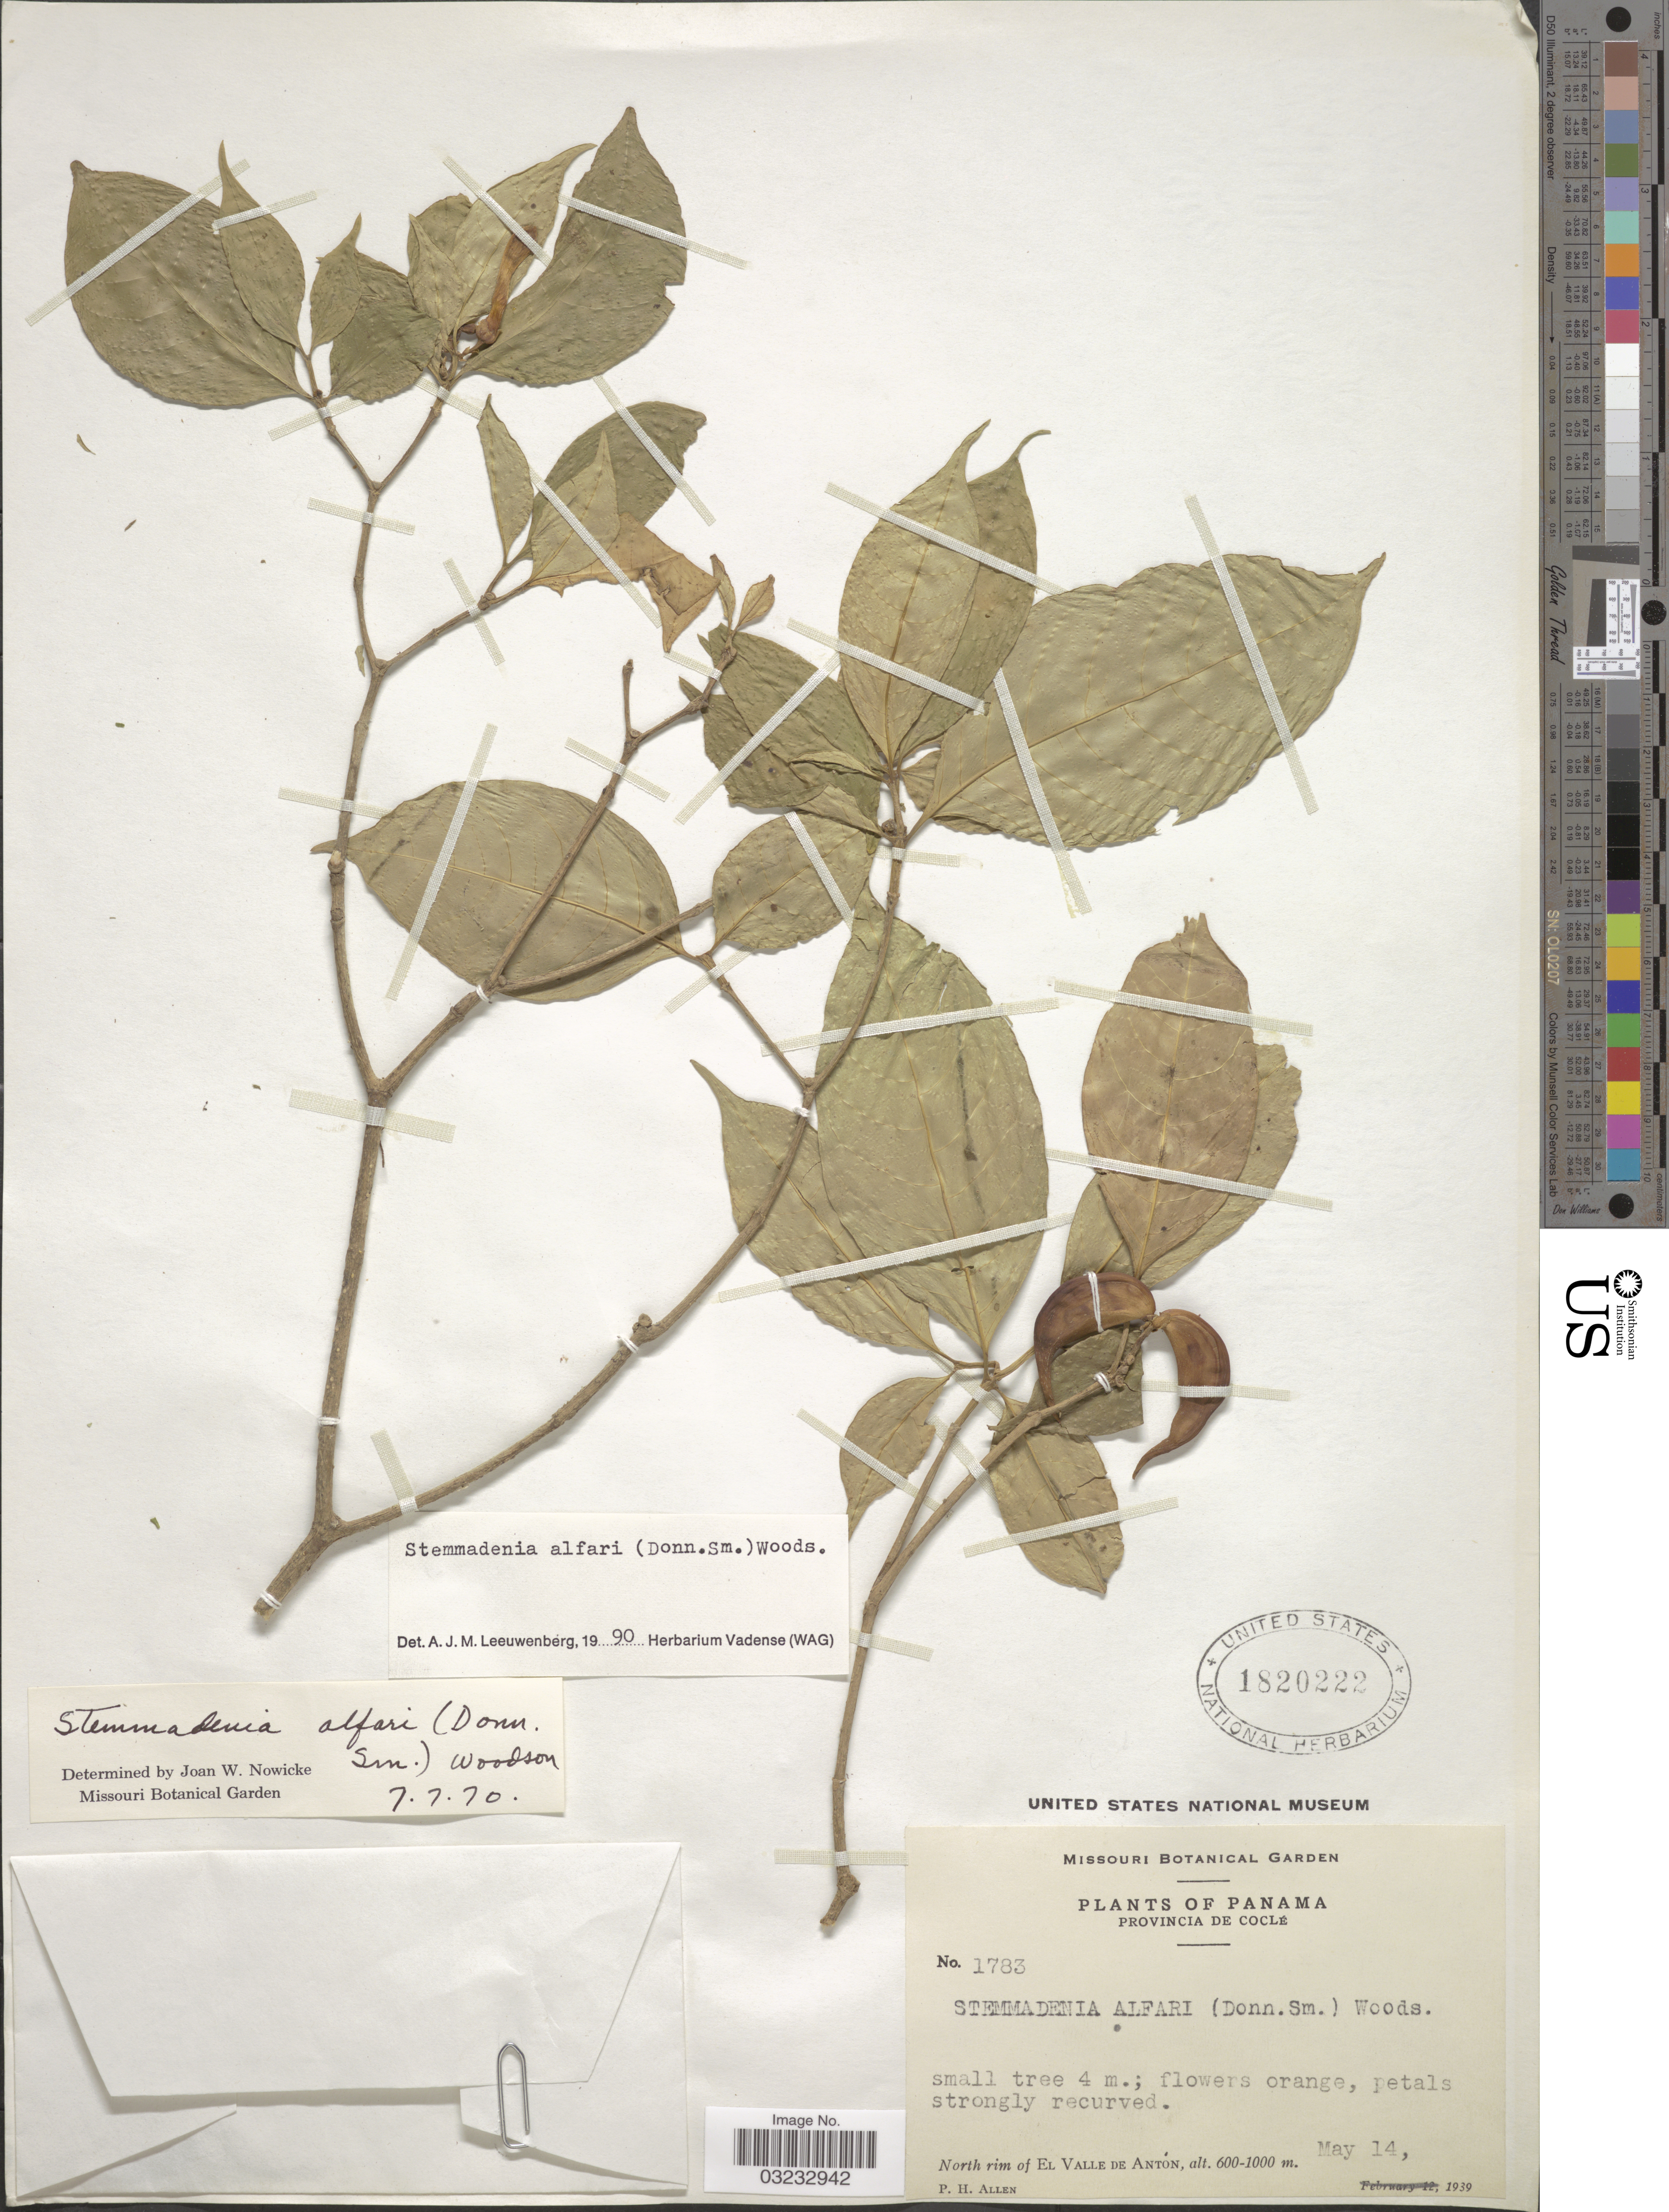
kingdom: Plantae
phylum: Tracheophyta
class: Magnoliopsida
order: Gentianales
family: Apocynaceae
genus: Stemmadenia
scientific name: Stemmadenia alfaroi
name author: (Donn. Sm.) Woodson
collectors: P. H. Allen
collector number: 1783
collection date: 1939-05-14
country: Panama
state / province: Coclé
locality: Provincia De Coclé, North rim of El Valle de Antón.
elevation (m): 600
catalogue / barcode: US 1820222